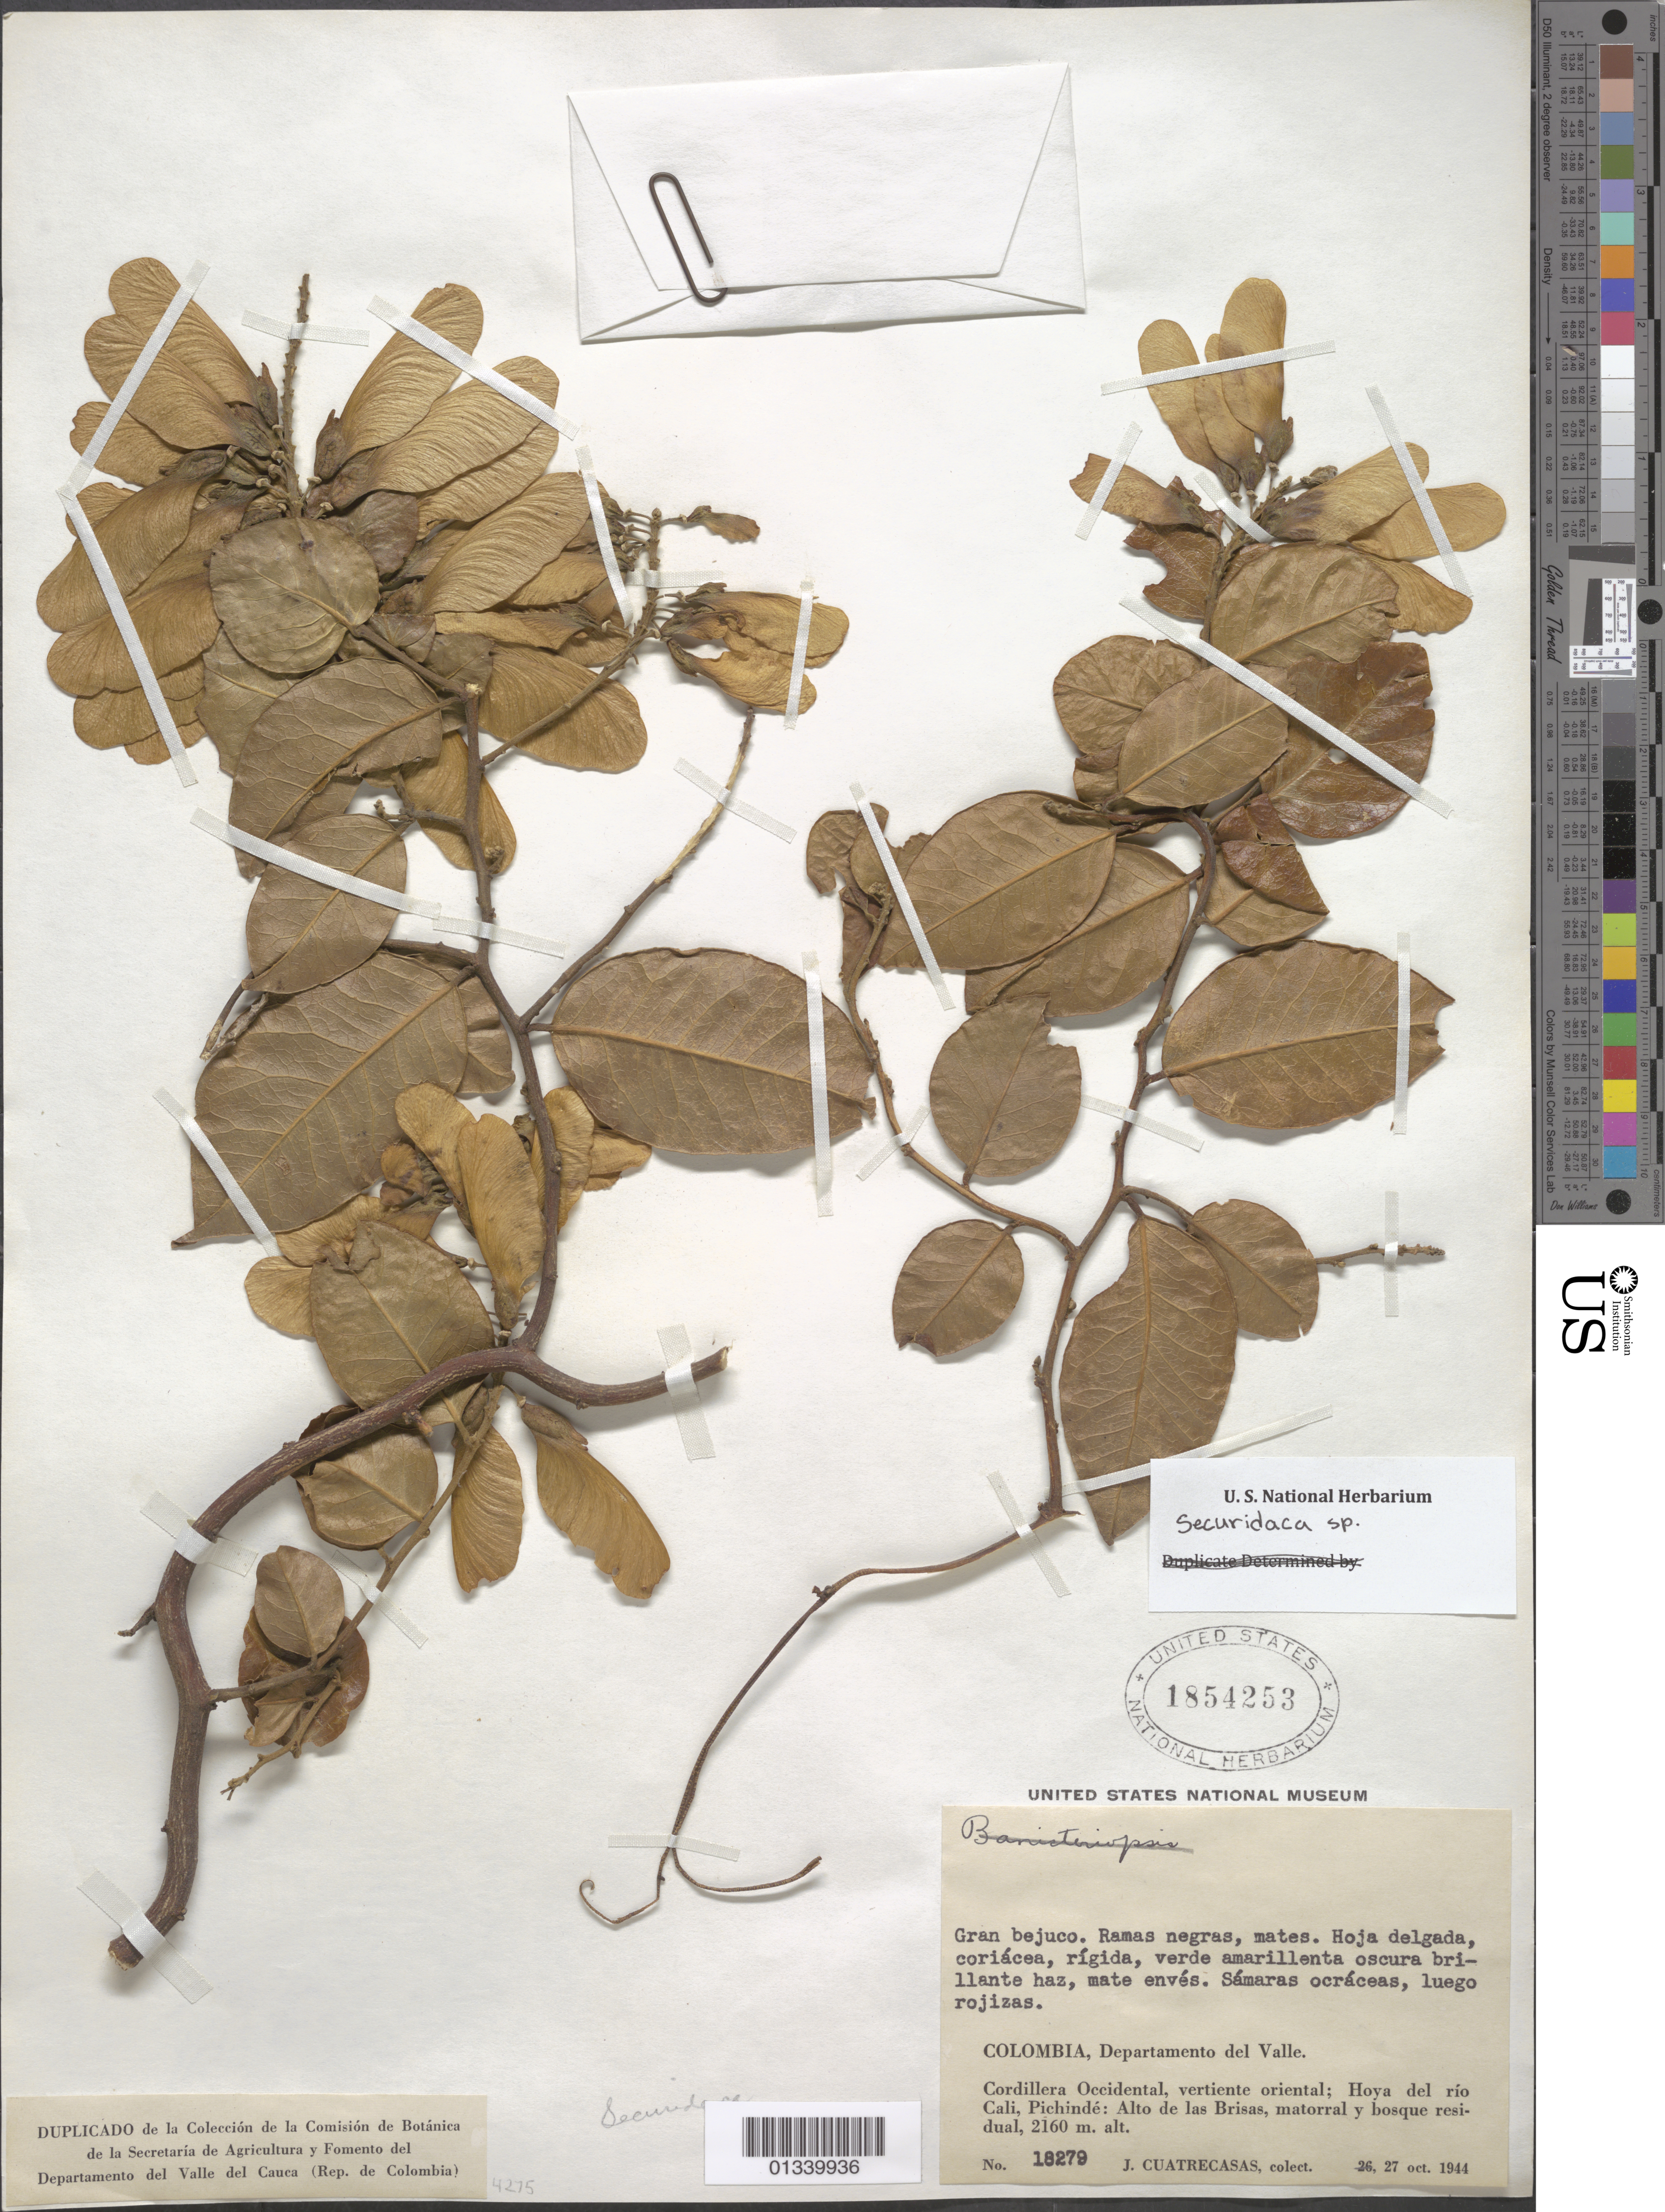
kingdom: Plantae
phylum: Tracheophyta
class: Magnoliopsida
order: Fabales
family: Polygalaceae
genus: Securidaca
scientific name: Securidaca sp.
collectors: J. Cuatrecasas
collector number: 18579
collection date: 1944-10-27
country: Colombia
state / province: Valle del Cauca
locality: Cordillera Occidental, vertiente oriental; Hoya del rio Cali, Pichinde: Alto de las Brisas.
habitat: Matorral y bosque residual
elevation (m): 2160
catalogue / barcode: US 1854253